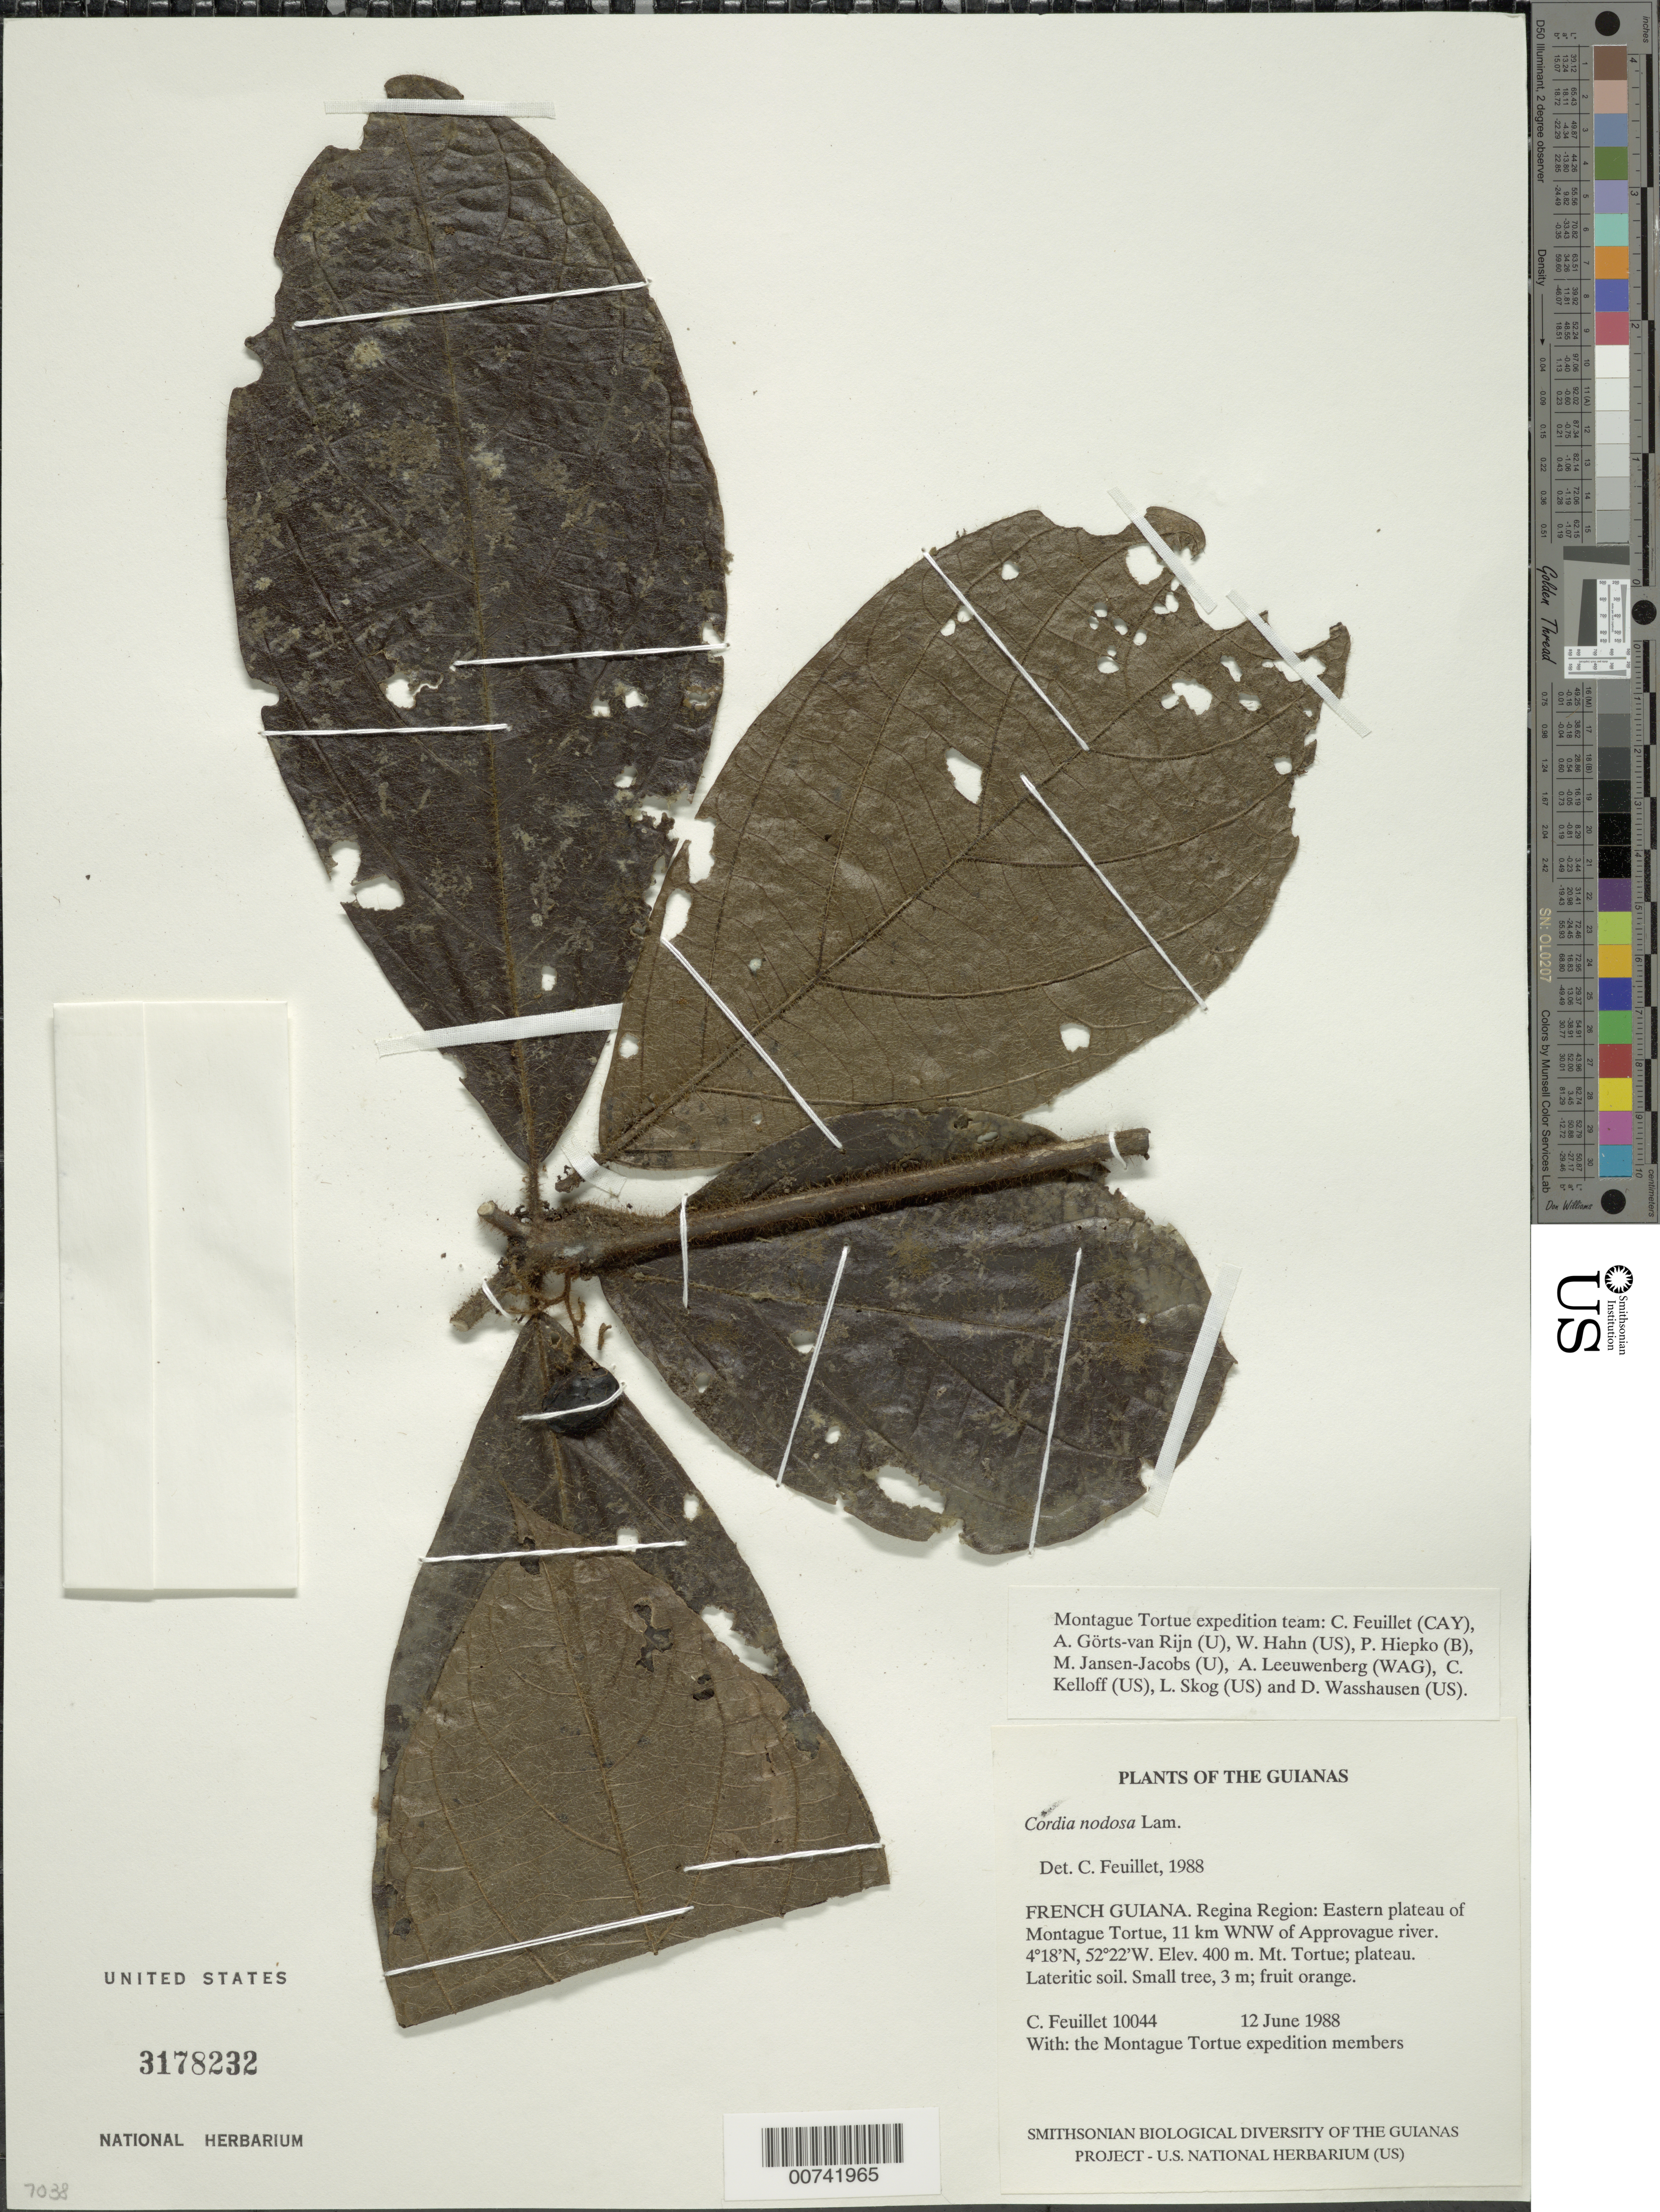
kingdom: Plantae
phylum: Tracheophyta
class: Magnoliopsida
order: Boraginales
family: Cordiaceae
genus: Cordia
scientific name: Cordia nodosa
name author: Lam.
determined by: Feuillet, C.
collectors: C. Feuillet & Montagne Torte Exped. members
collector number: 10044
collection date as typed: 12 June 1988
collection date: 1988-06-12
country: French Guiana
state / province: Cayenne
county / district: Regina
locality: Eastern plateau of Montagne Tortue, 11 km WNW of Approuague river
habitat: Lateritic soil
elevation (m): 400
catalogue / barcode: US 3178232